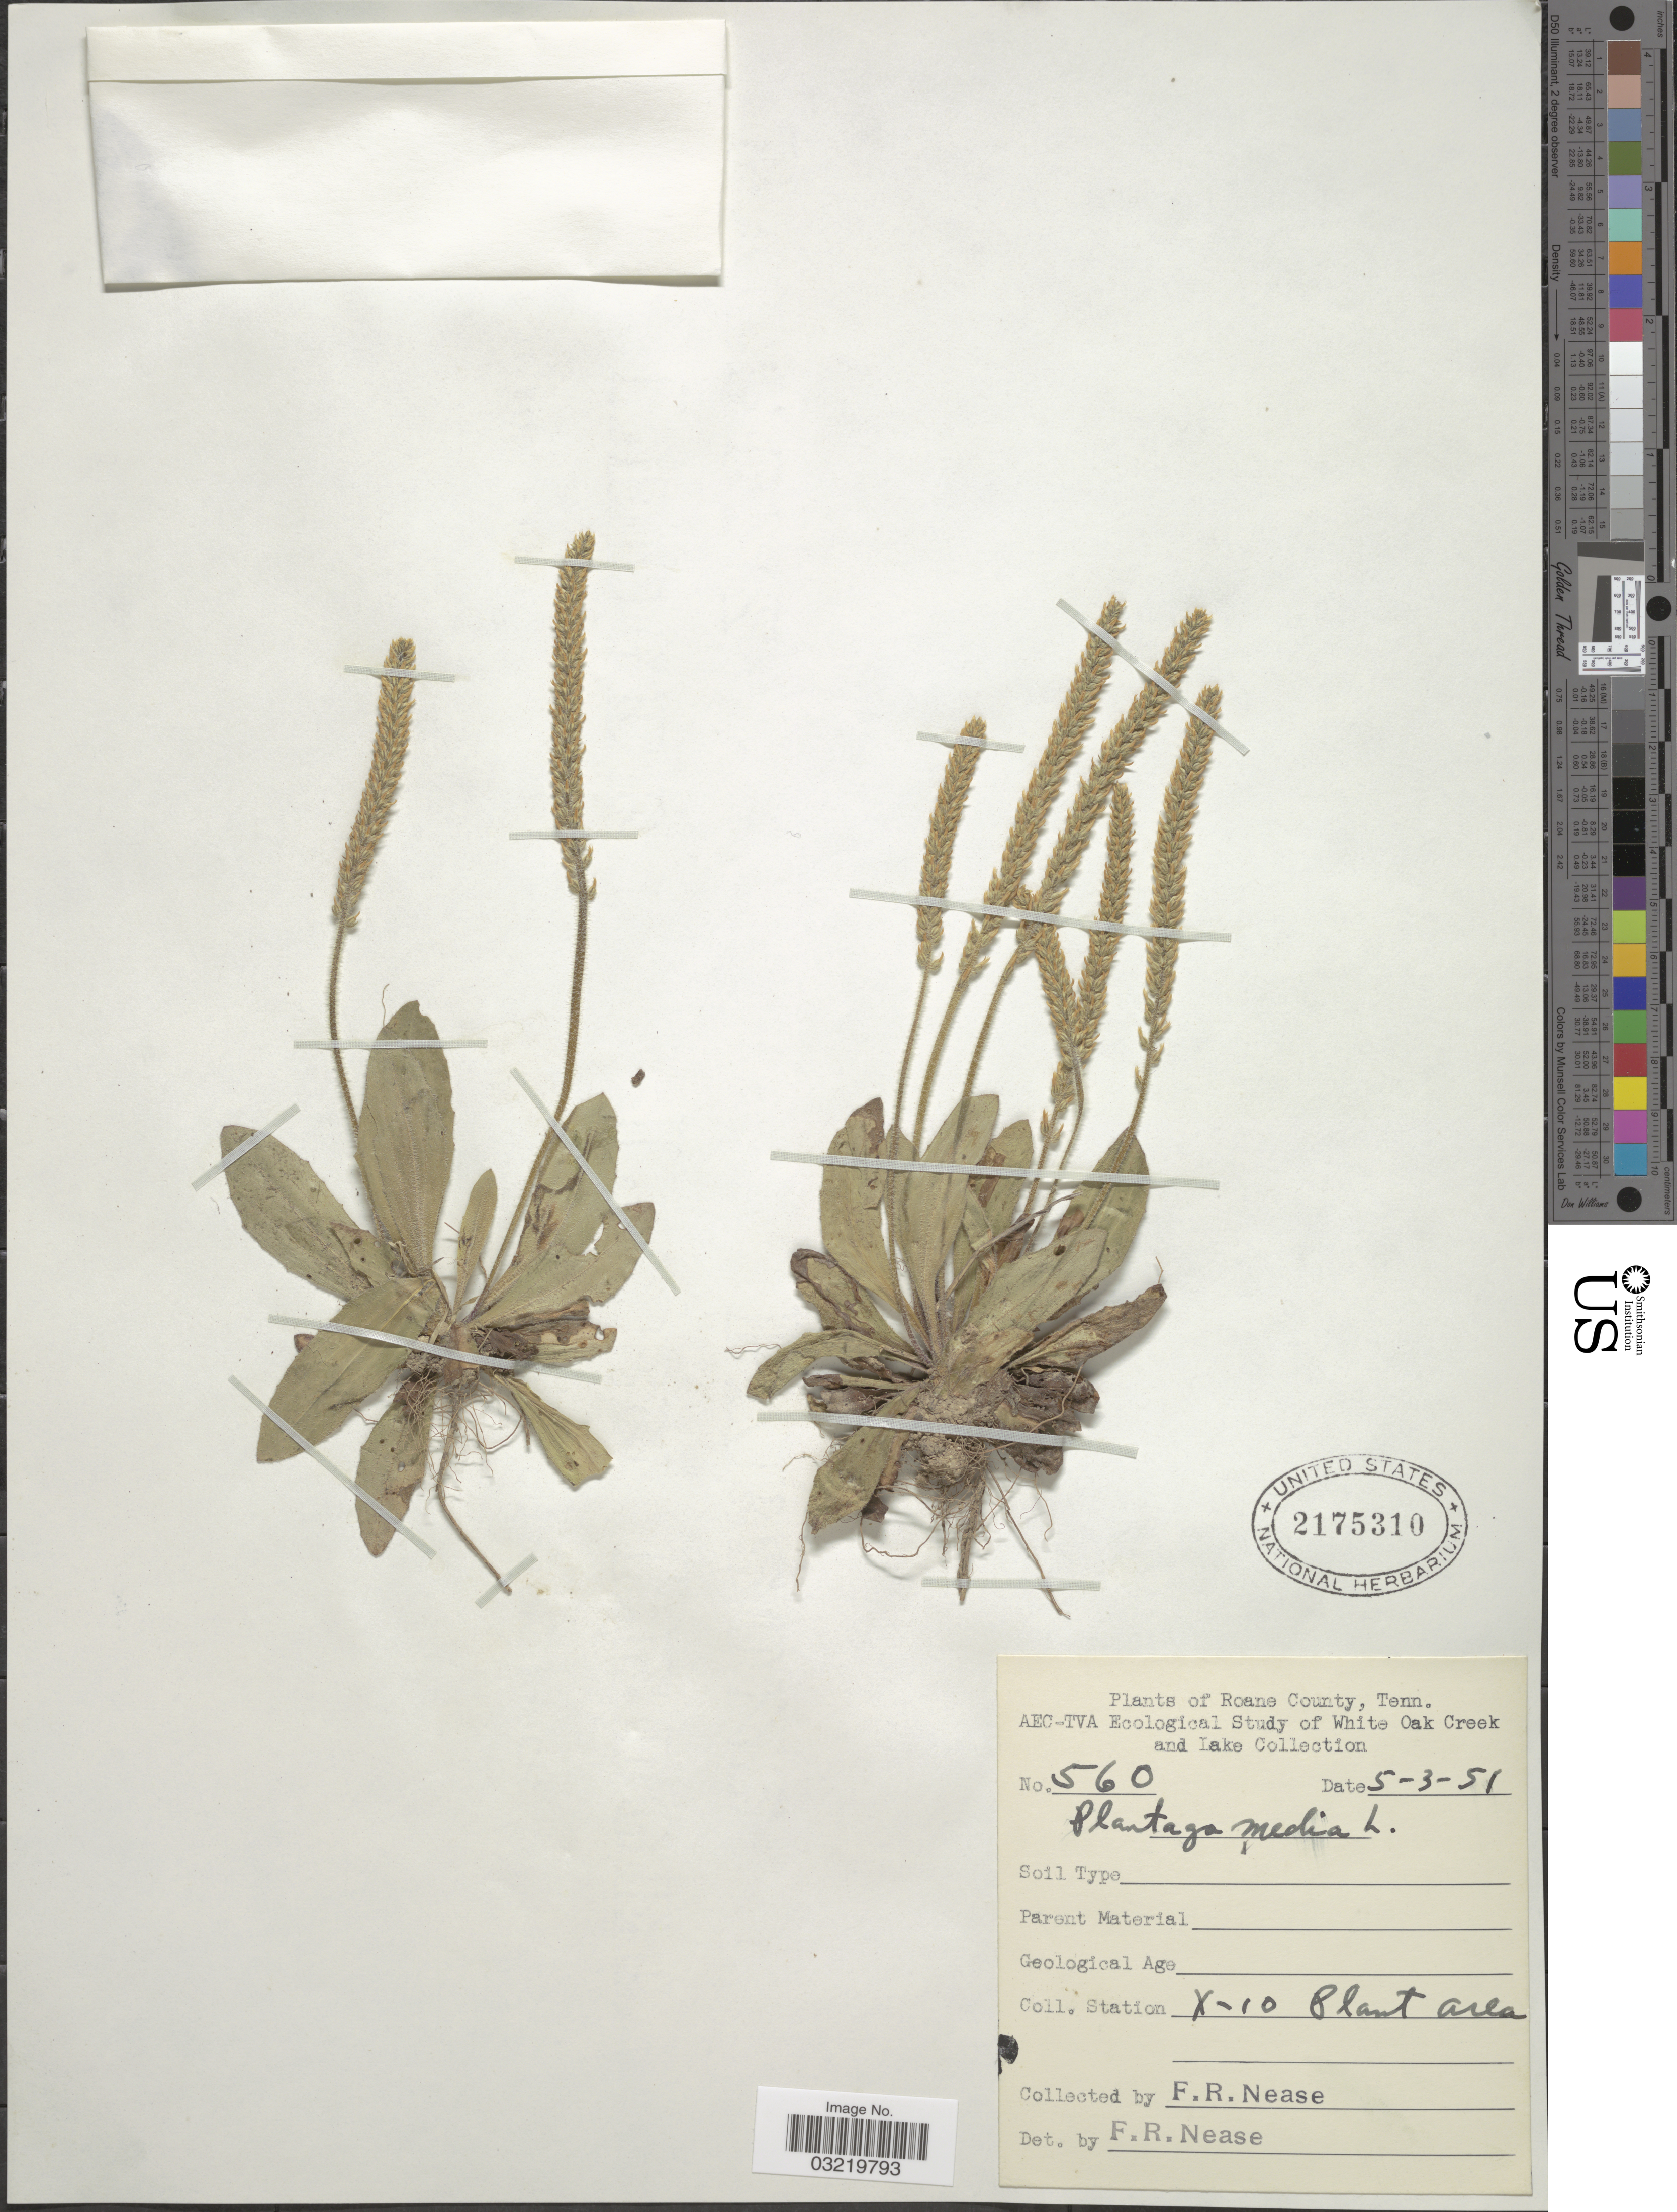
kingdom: Plantae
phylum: Tracheophyta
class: Magnoliopsida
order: Lamiales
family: Plantaginaceae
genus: Plantago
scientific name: Plantago virginica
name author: L.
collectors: F. Nease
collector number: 560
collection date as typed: Transcribed d/m/y: 3/5/51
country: United States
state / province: Tennessee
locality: Roane County, Station X-10 Plant area.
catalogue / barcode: US 2175310